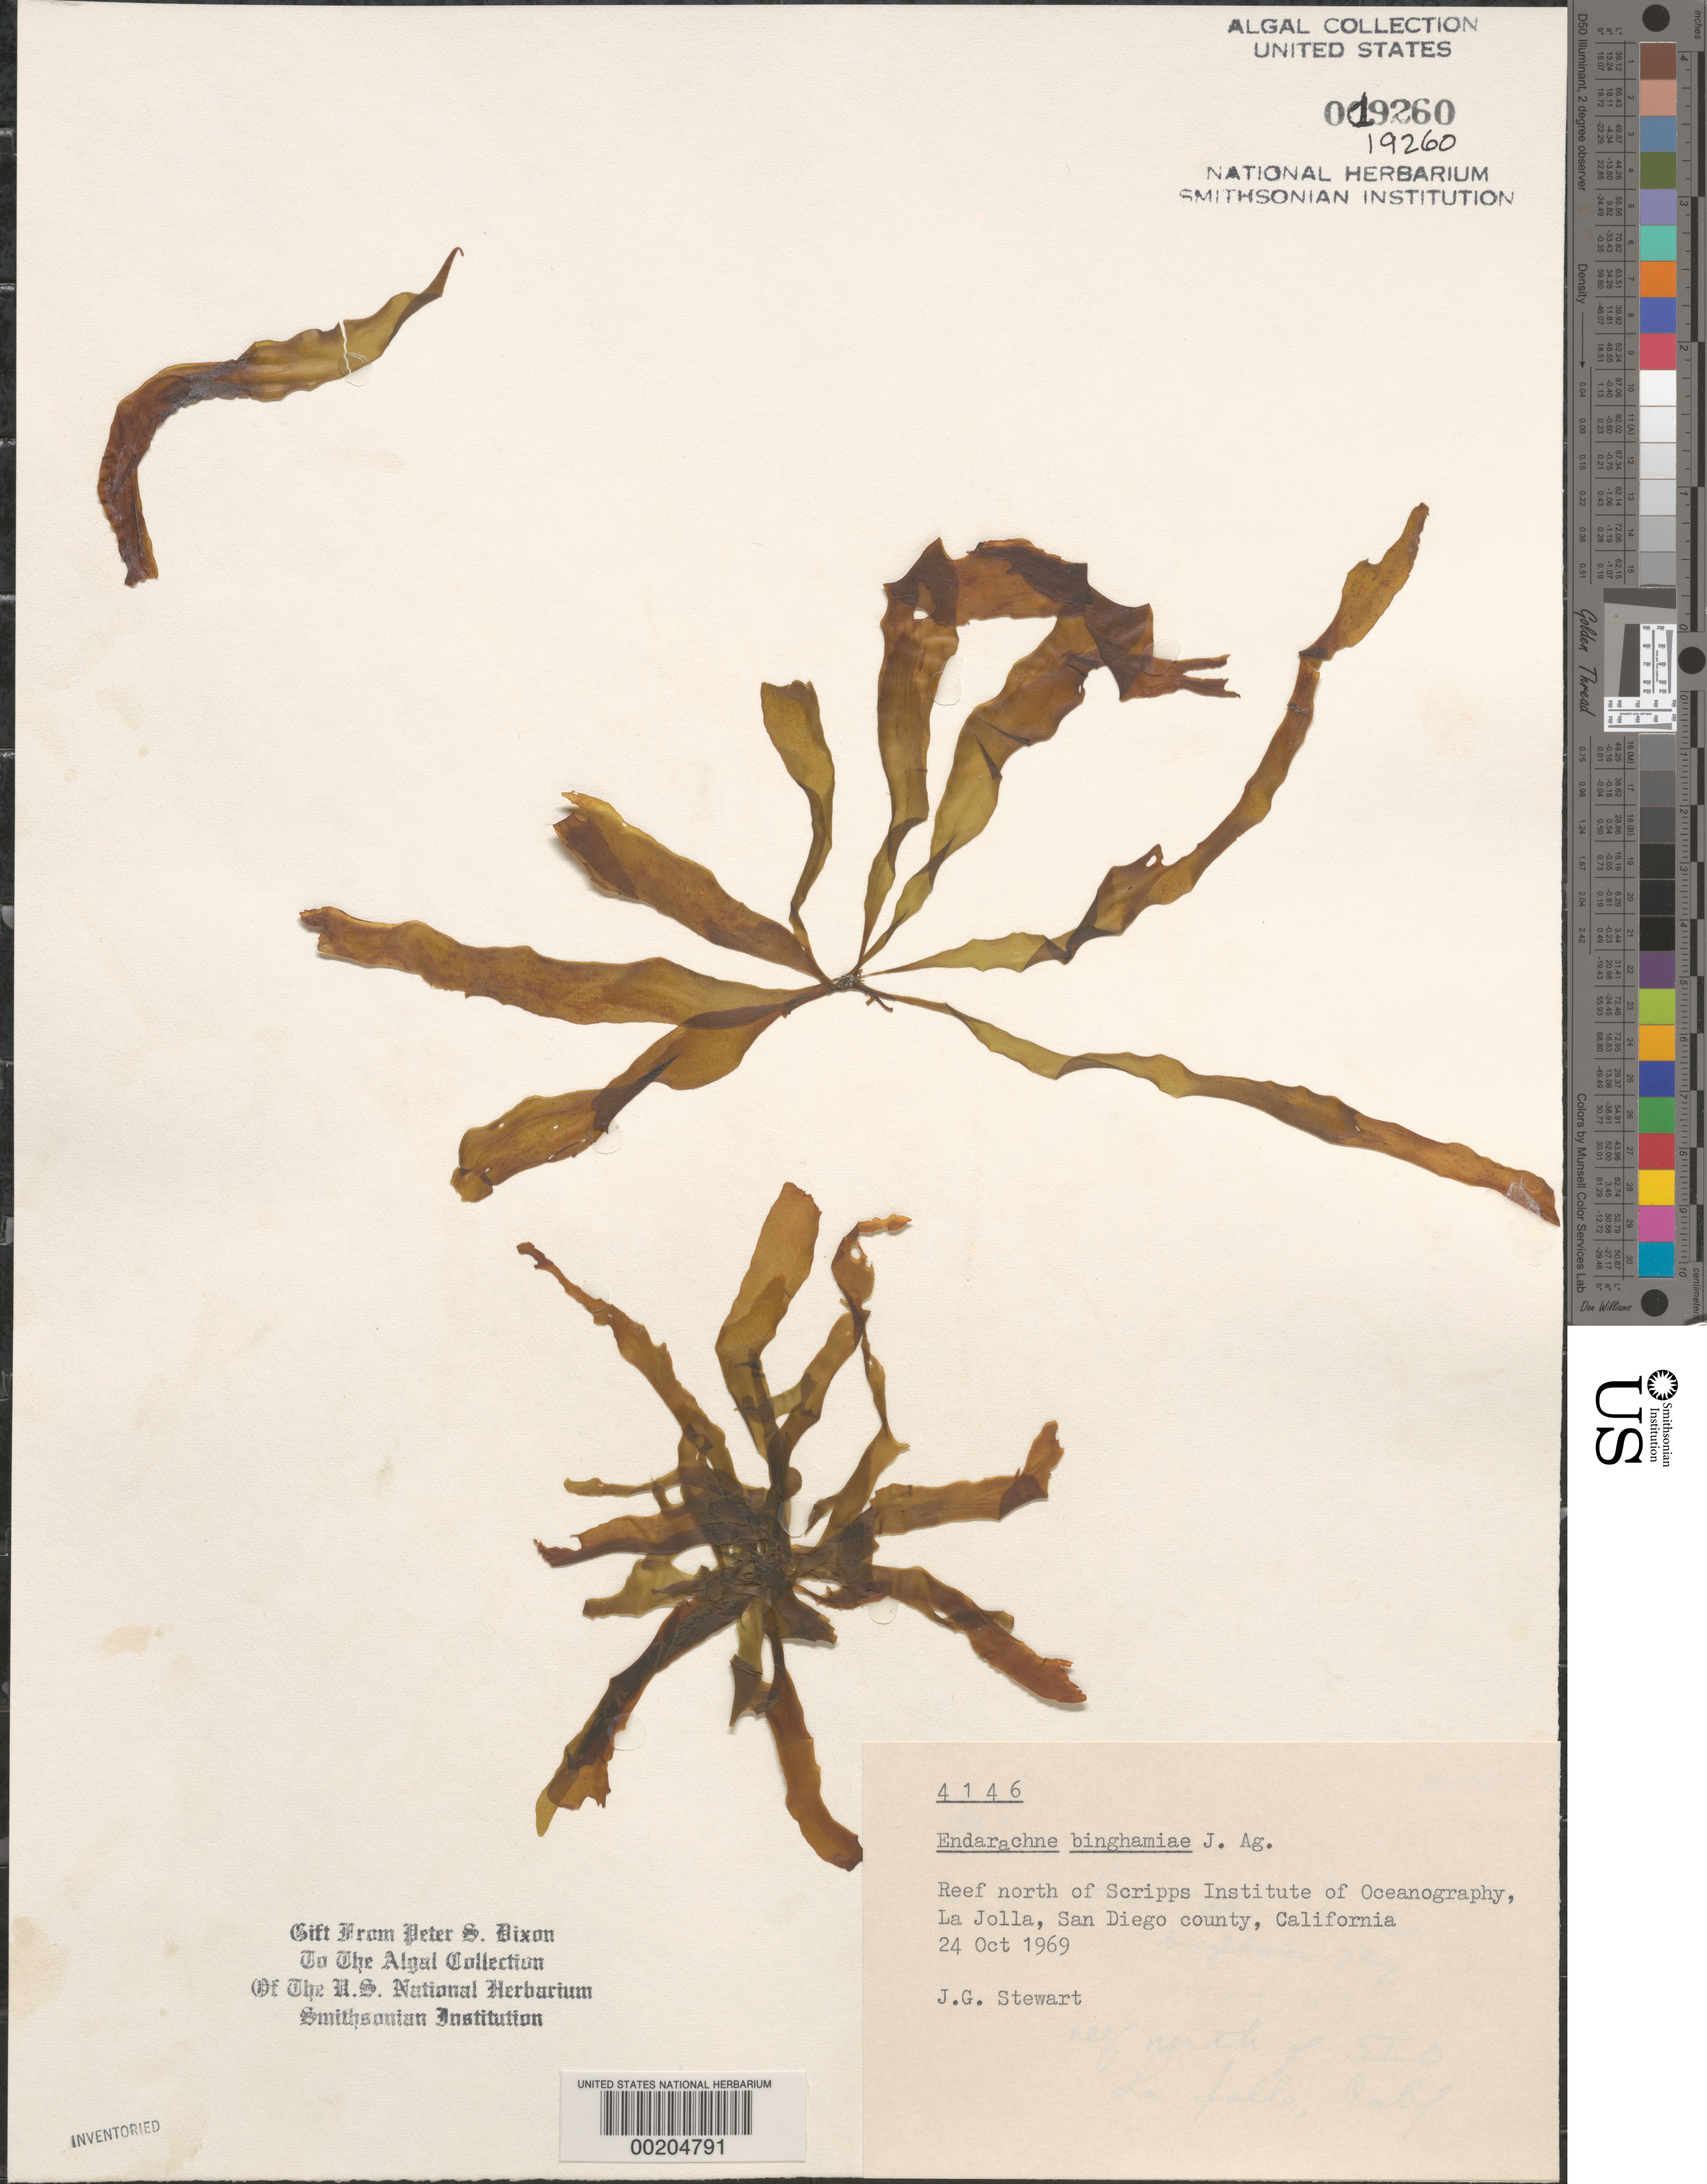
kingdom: Chromista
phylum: Ochrophyta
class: Phaeophyceae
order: Scytosiphonales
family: Scytosiphonaceae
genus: Petalonia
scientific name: Petalonia binghamiae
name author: (J. Agardh) K.L.Vinogr.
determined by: Algae name updating Project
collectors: J. Stewart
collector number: PSD 4146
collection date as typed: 24 Oct 1969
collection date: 1969-10-24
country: United States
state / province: California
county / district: San Diego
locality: La Jolla, north of Scripps Institution of Oceanography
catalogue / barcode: US 19260